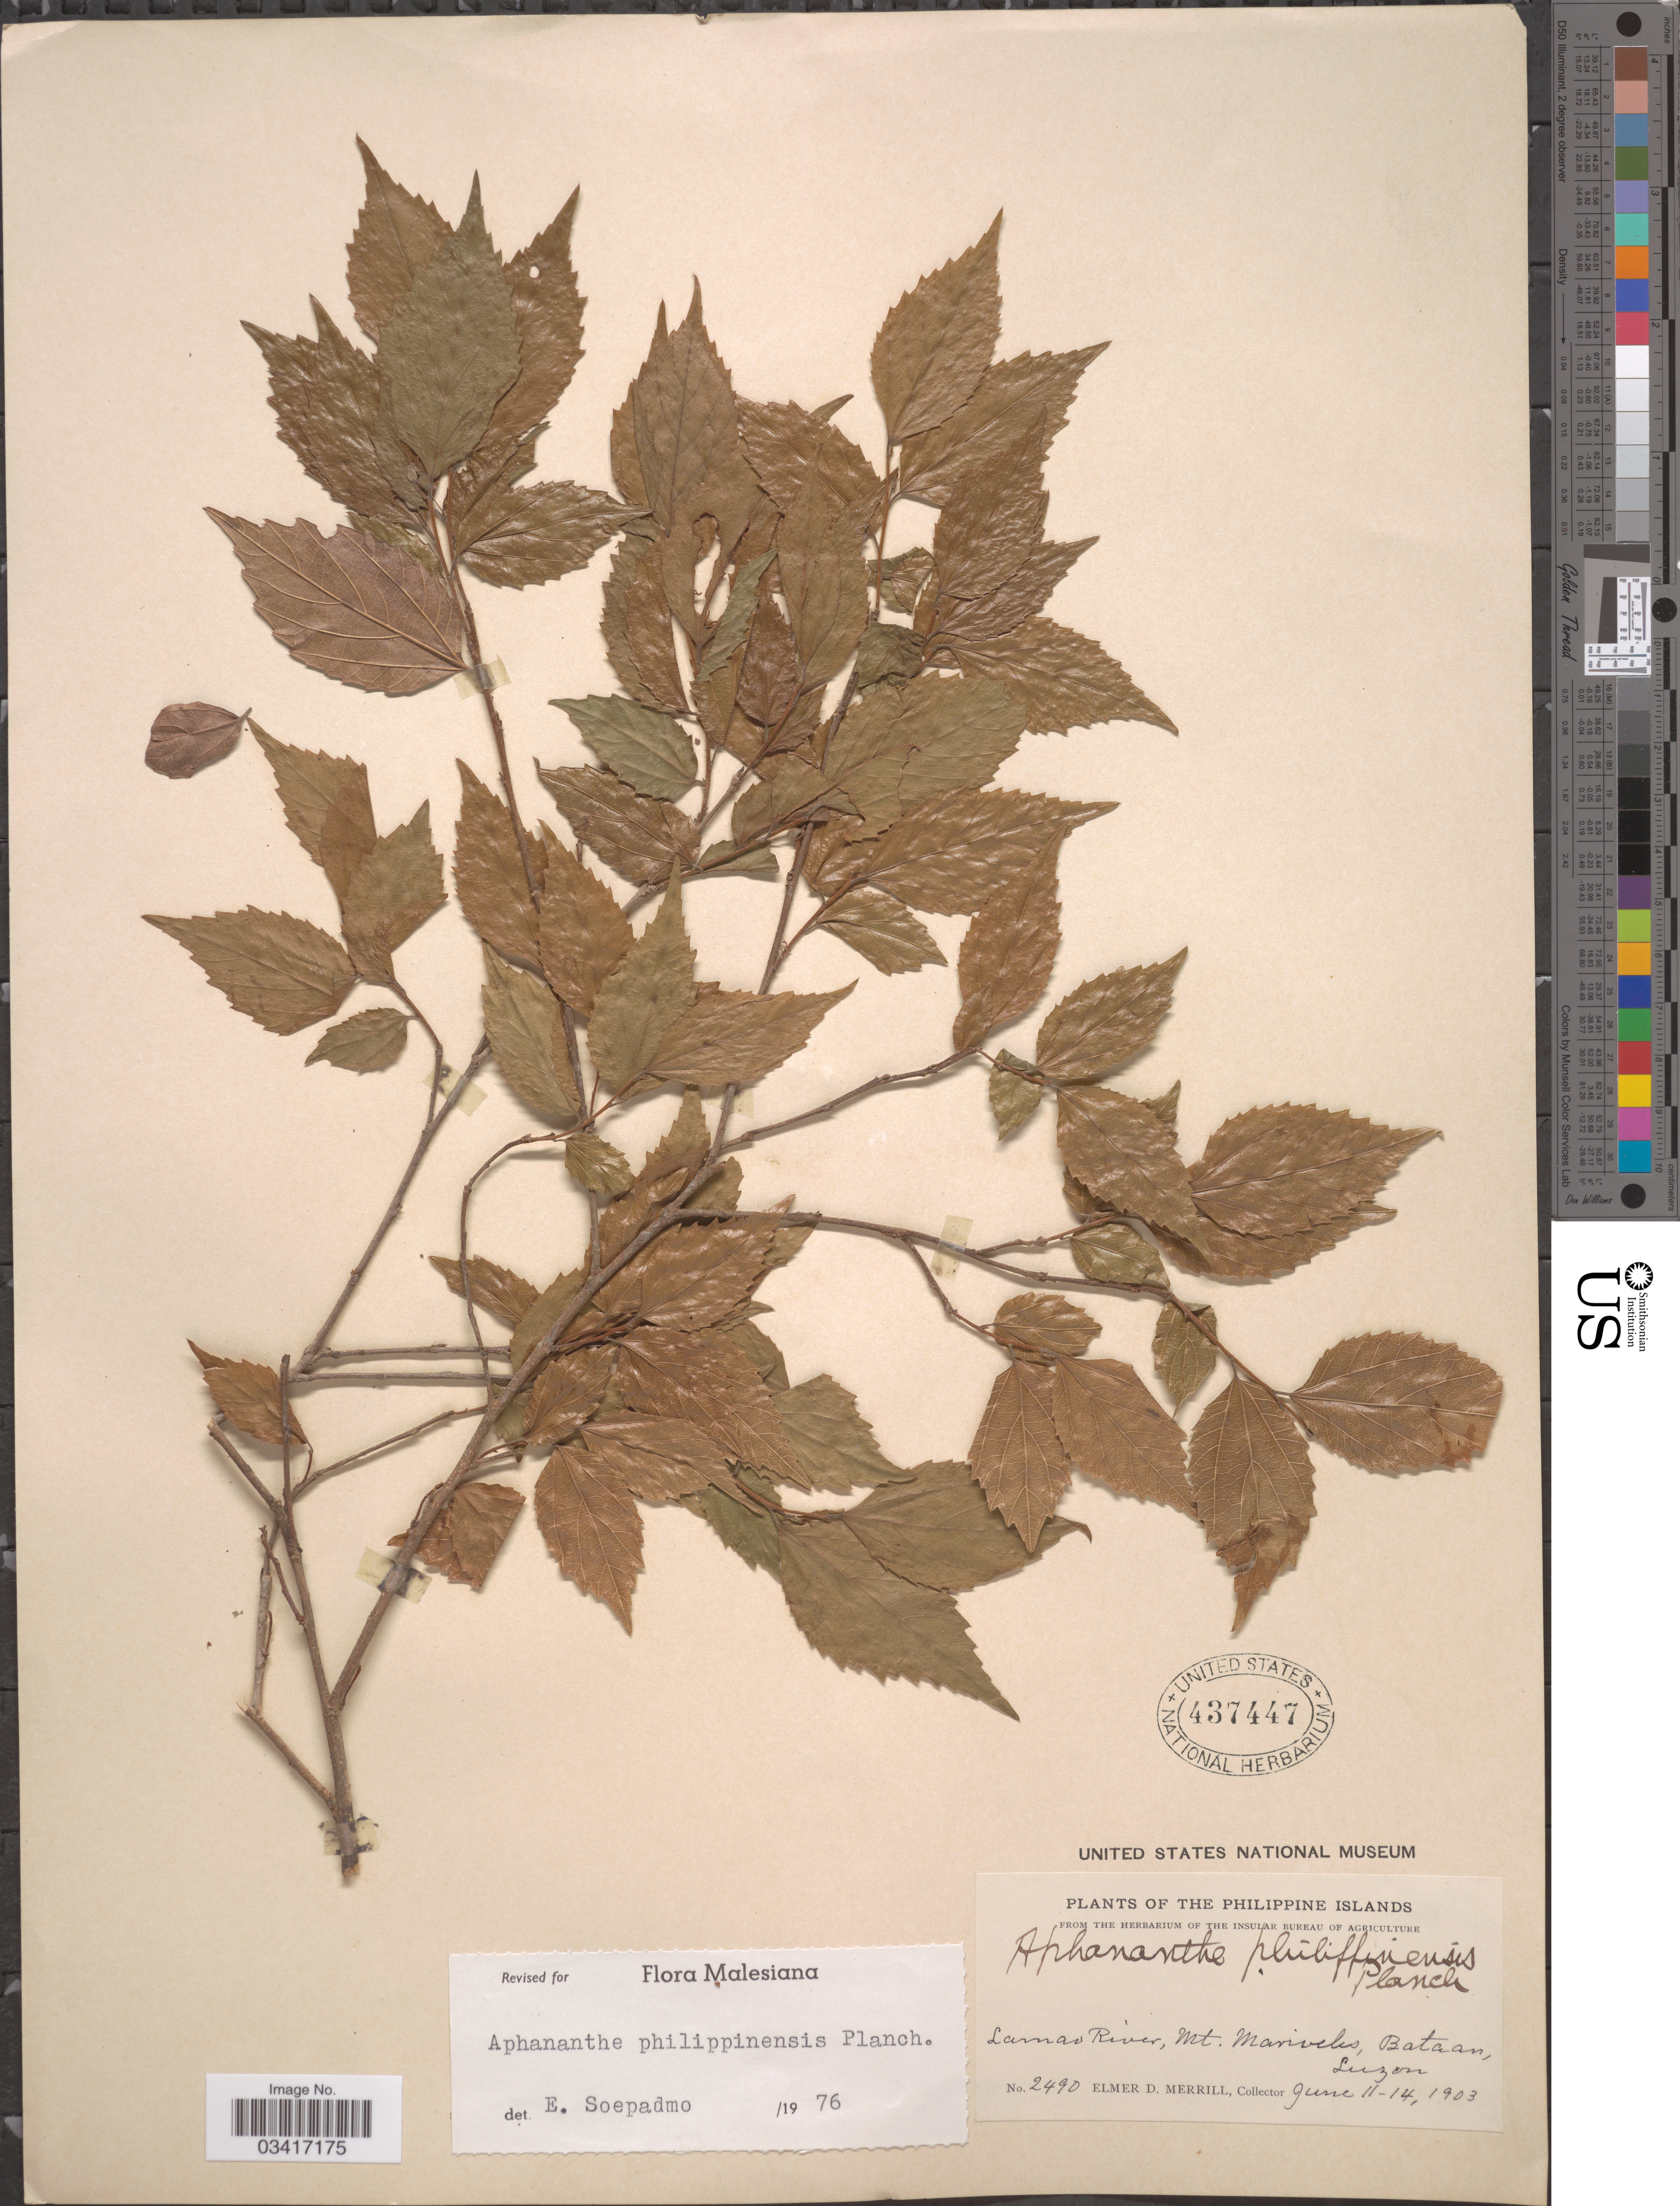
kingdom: Plantae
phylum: Tracheophyta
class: Magnoliopsida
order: Rosales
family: Cannabaceae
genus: Aphananthe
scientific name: Aphananthe philippinensis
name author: Planch.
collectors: E. D. Merrill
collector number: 2490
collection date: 1903-06-11/1903-06-14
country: Philippines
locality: Lamao River, Mt. Mariveles, Bataan, Luzon.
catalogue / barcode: US 437447